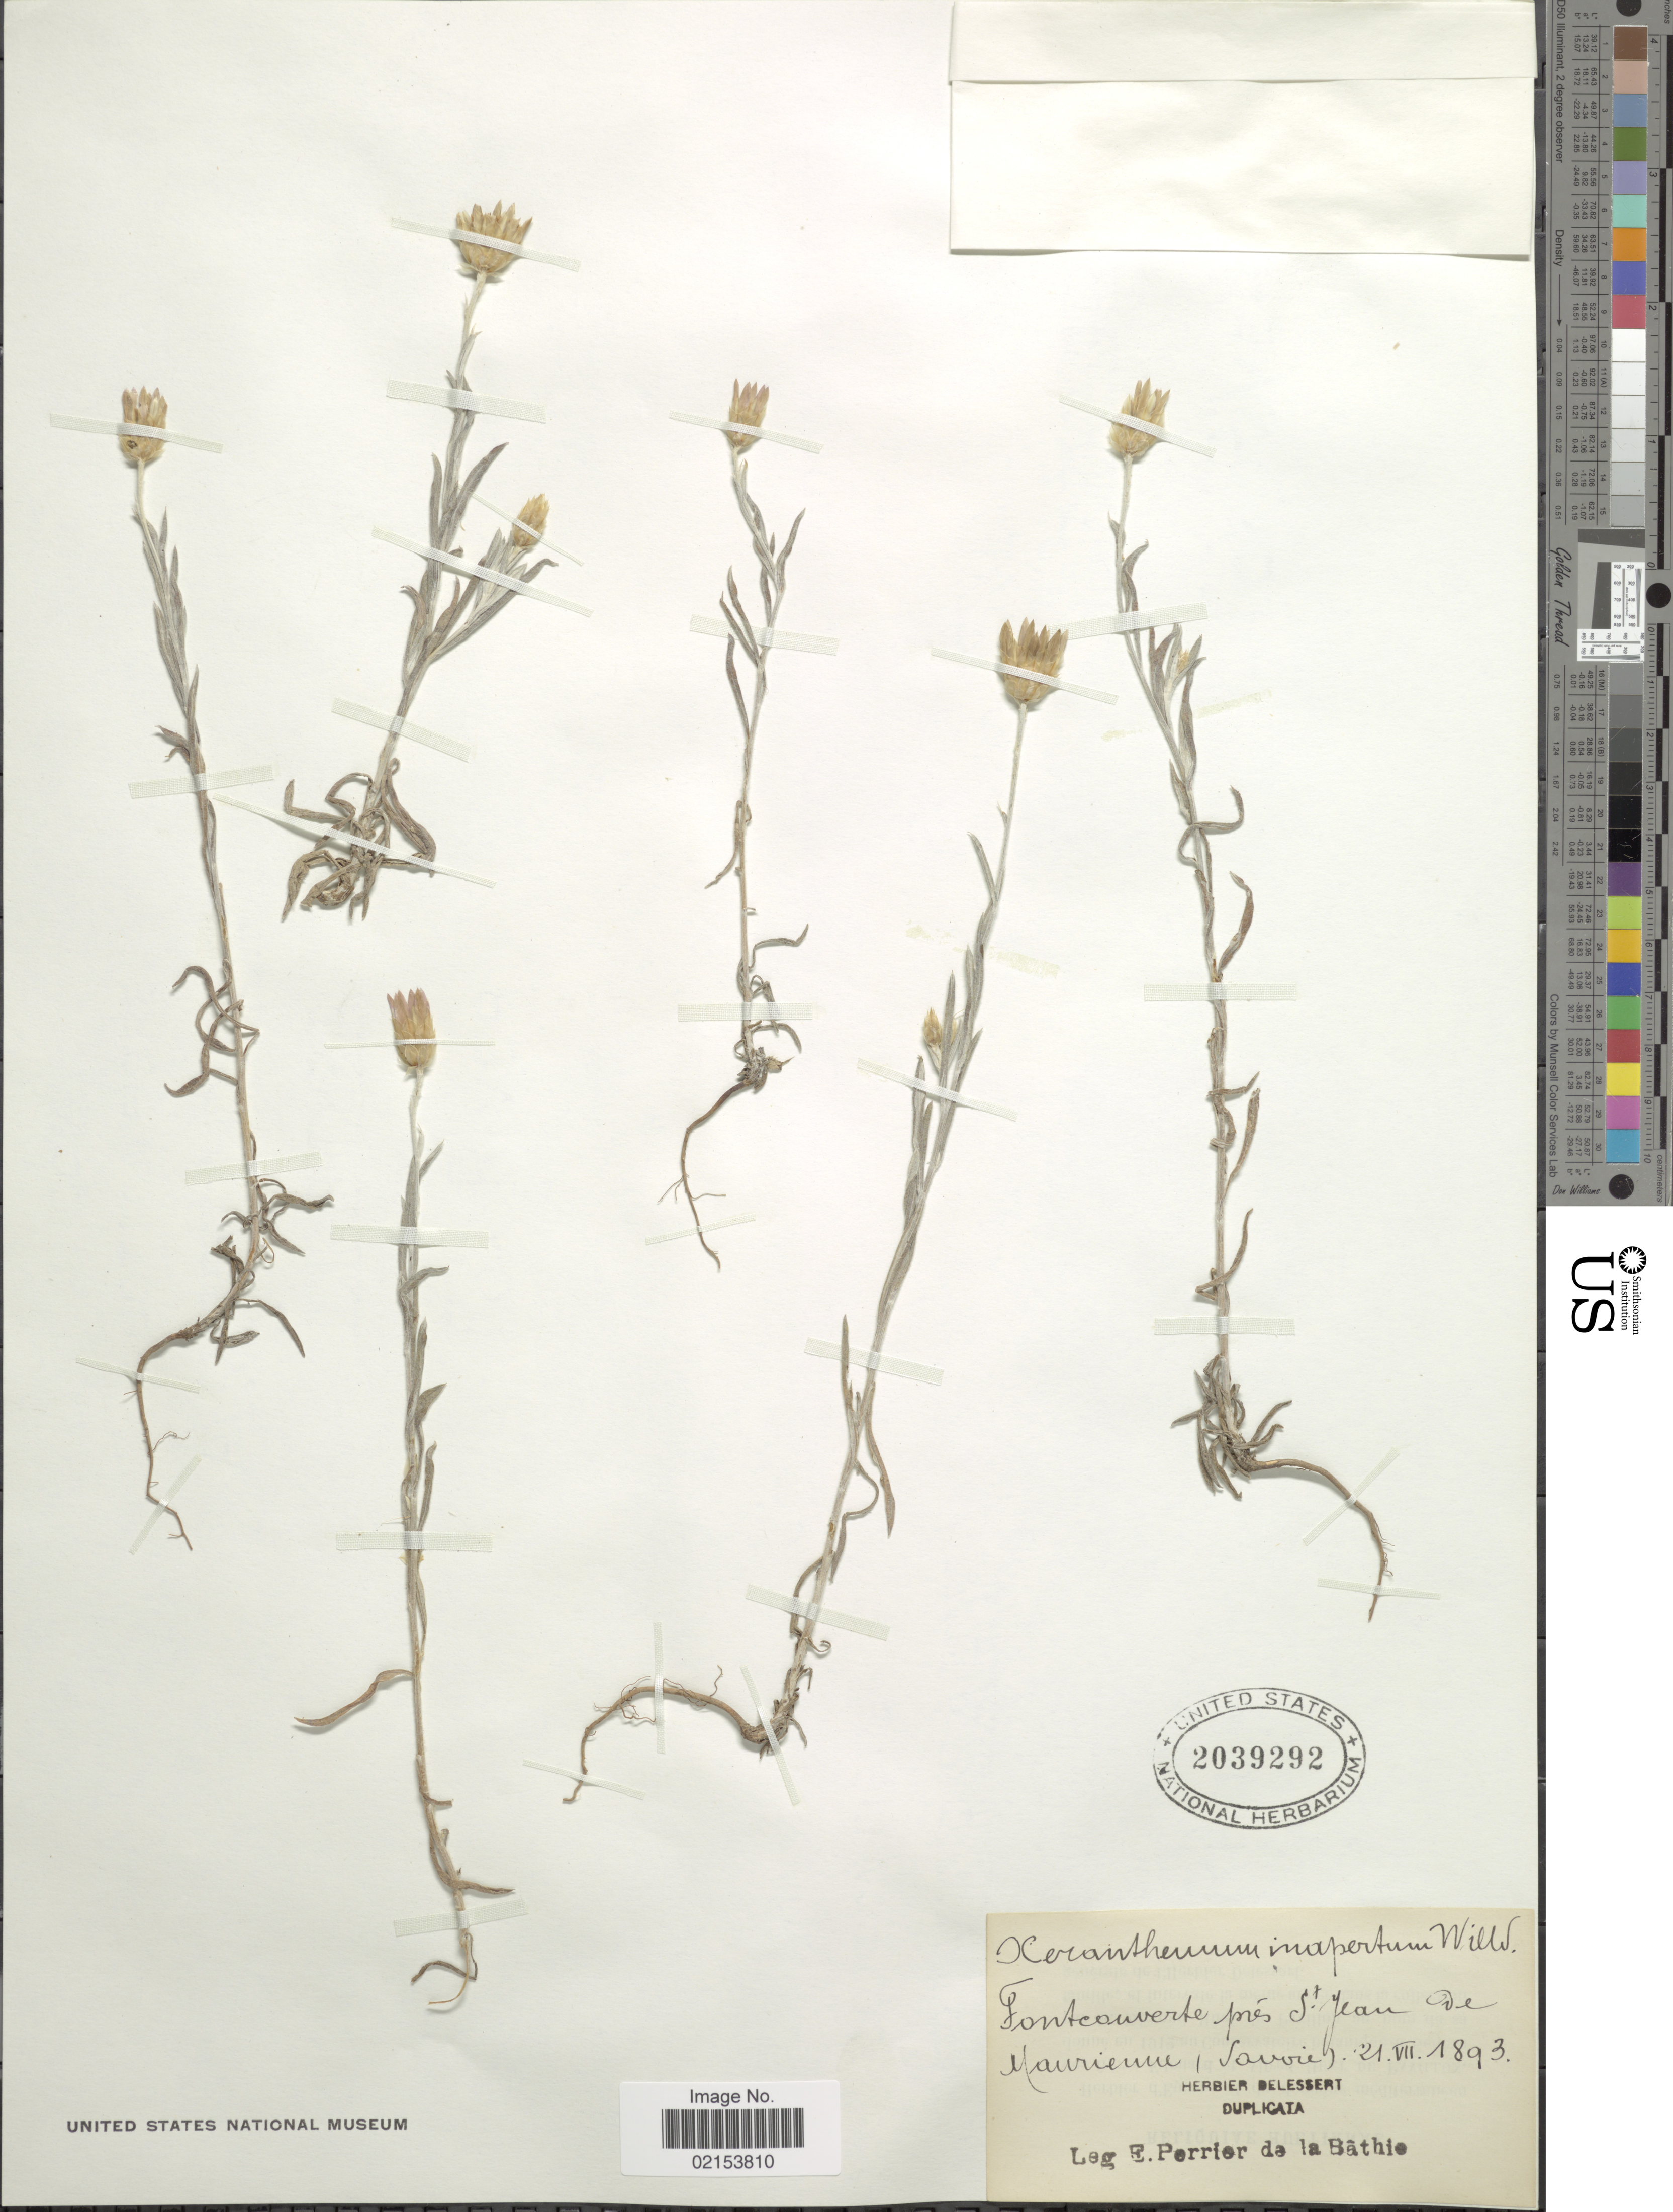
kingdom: Plantae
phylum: Tracheophyta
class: Magnoliopsida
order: Asterales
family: Asteraceae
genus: Xeranthemum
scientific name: Xeranthemum inapertum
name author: (L.) Mill.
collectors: E. Perrier de la Bâthie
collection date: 1893-07-21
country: France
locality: Fontcouverte pres St. Jean de Maurienne, Savoie [interpreted]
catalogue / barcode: US 2039292